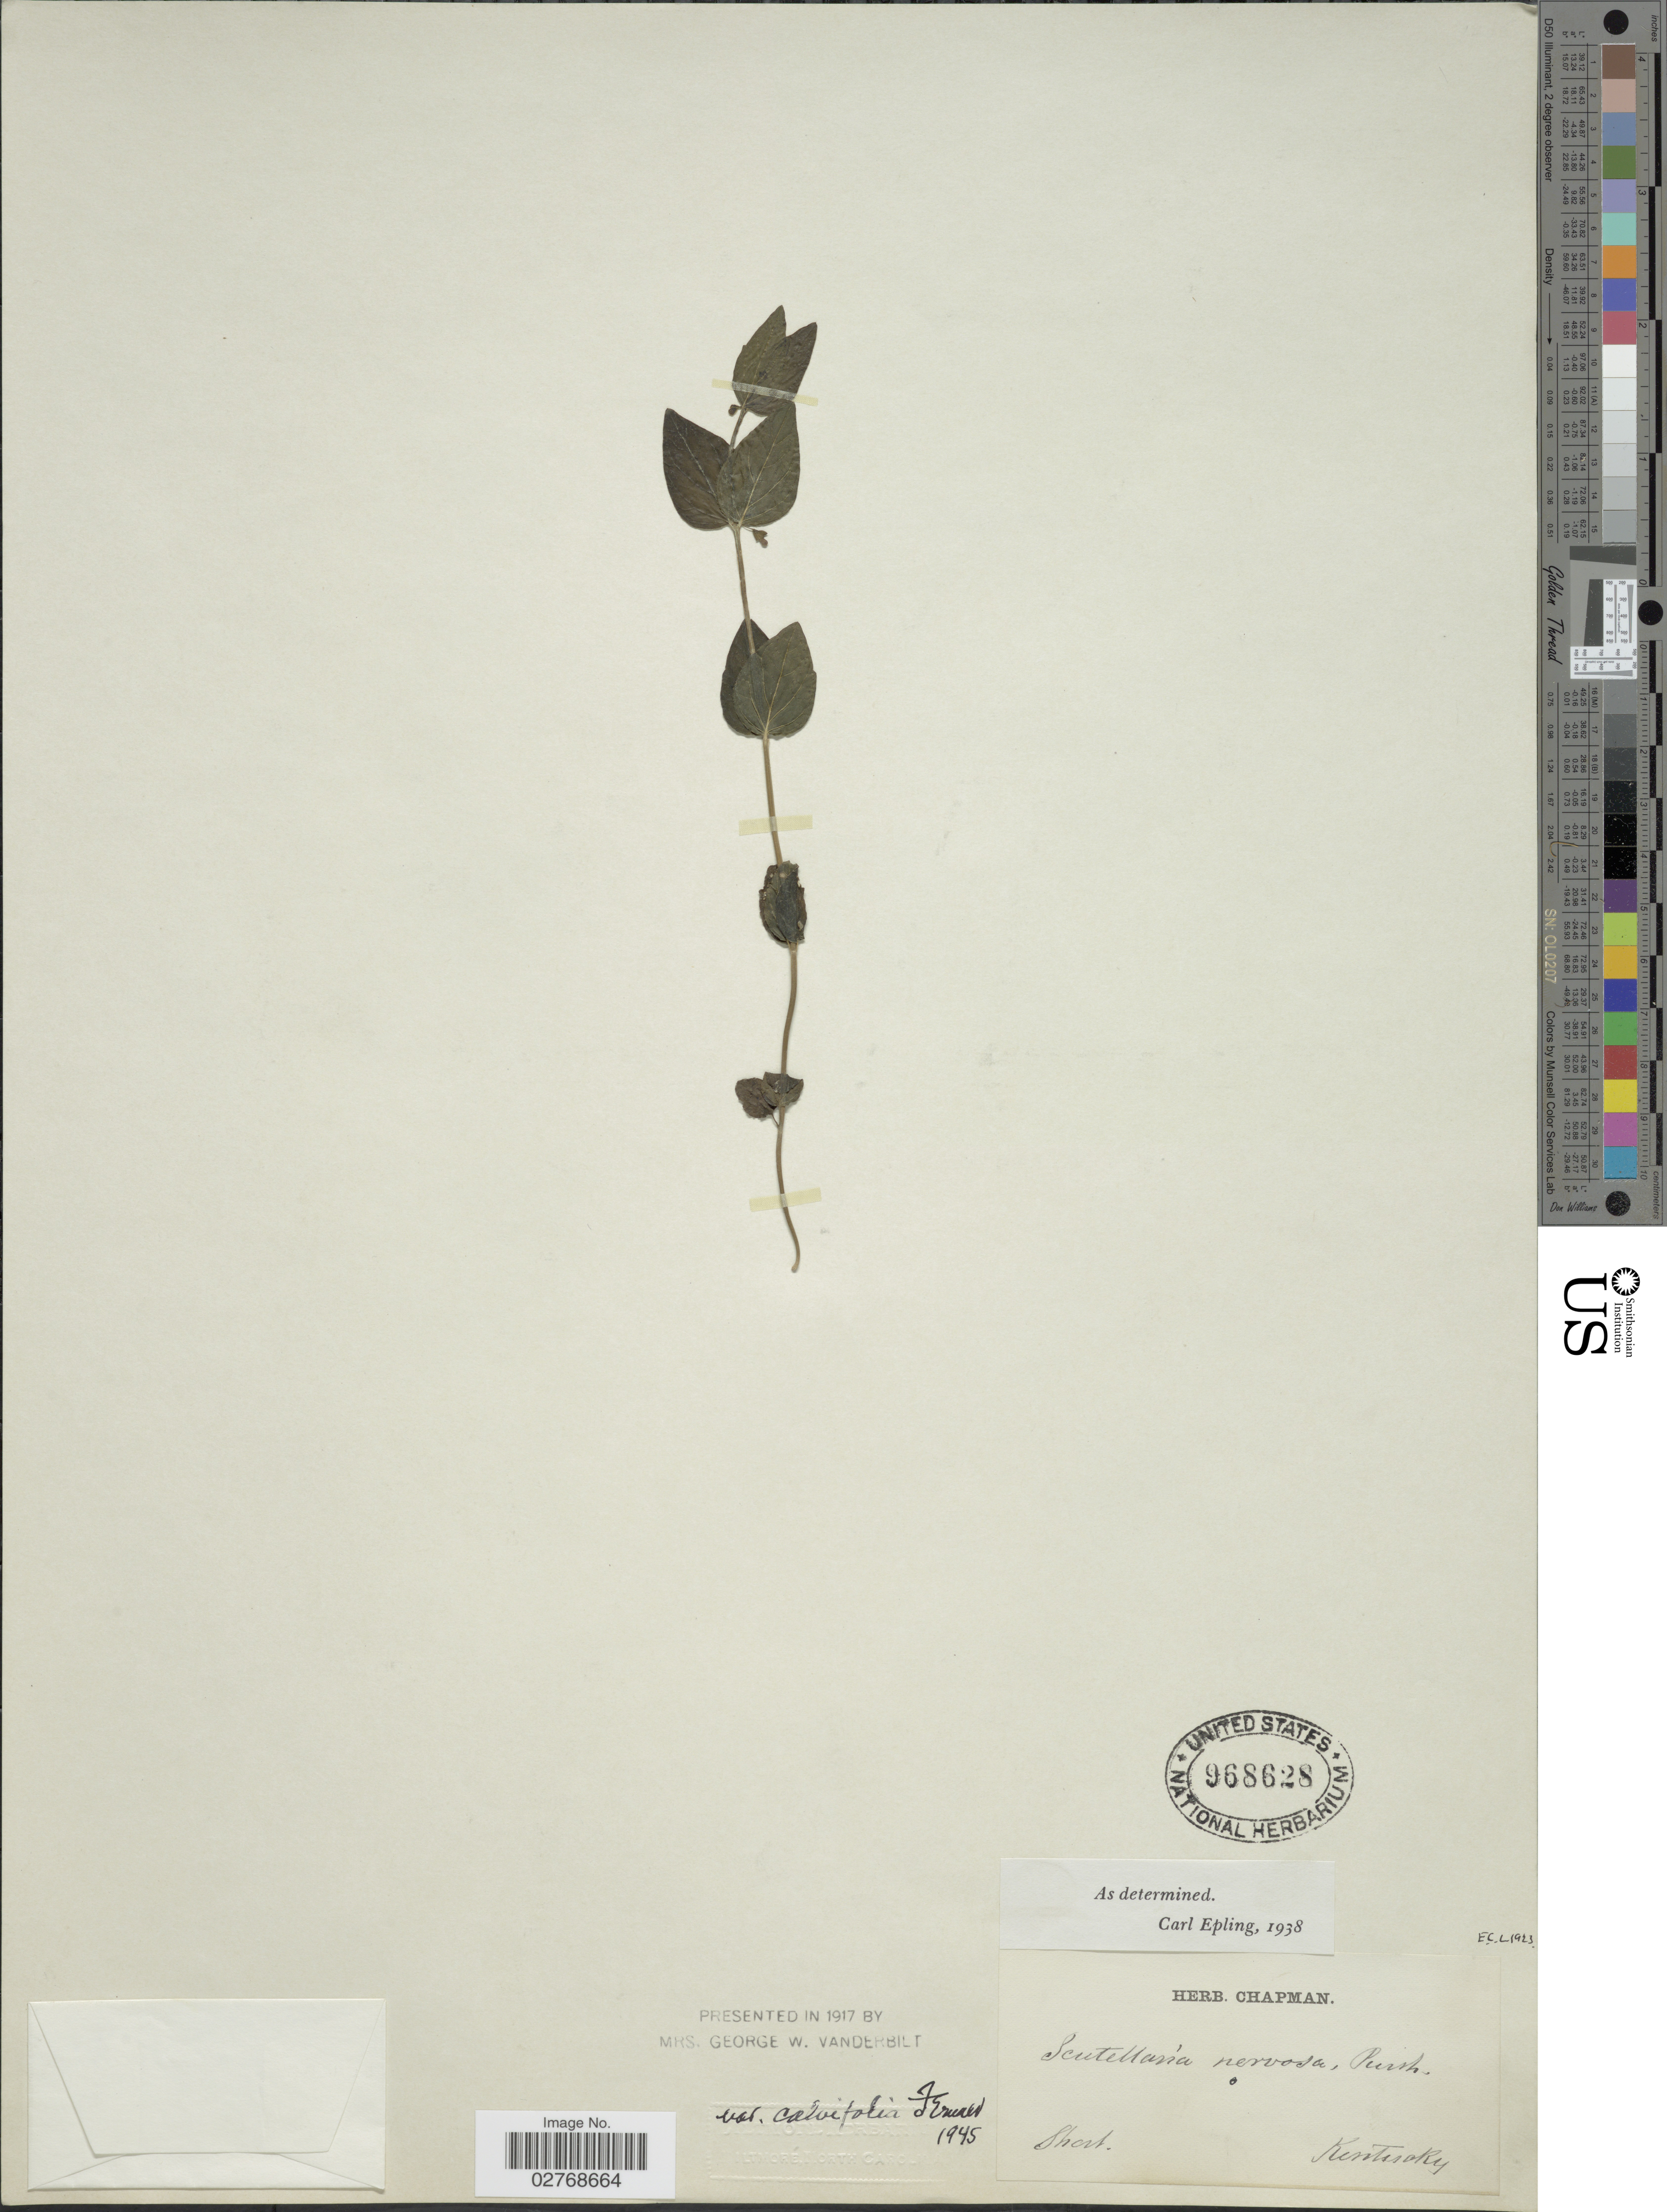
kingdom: Plantae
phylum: Tracheophyta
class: Magnoliopsida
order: Lamiales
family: Lamiaceae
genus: Scutellaria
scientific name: Scutellaria nervosa var. calvifolia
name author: Fernald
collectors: -. Short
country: United States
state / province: Kentucky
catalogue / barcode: US 968628